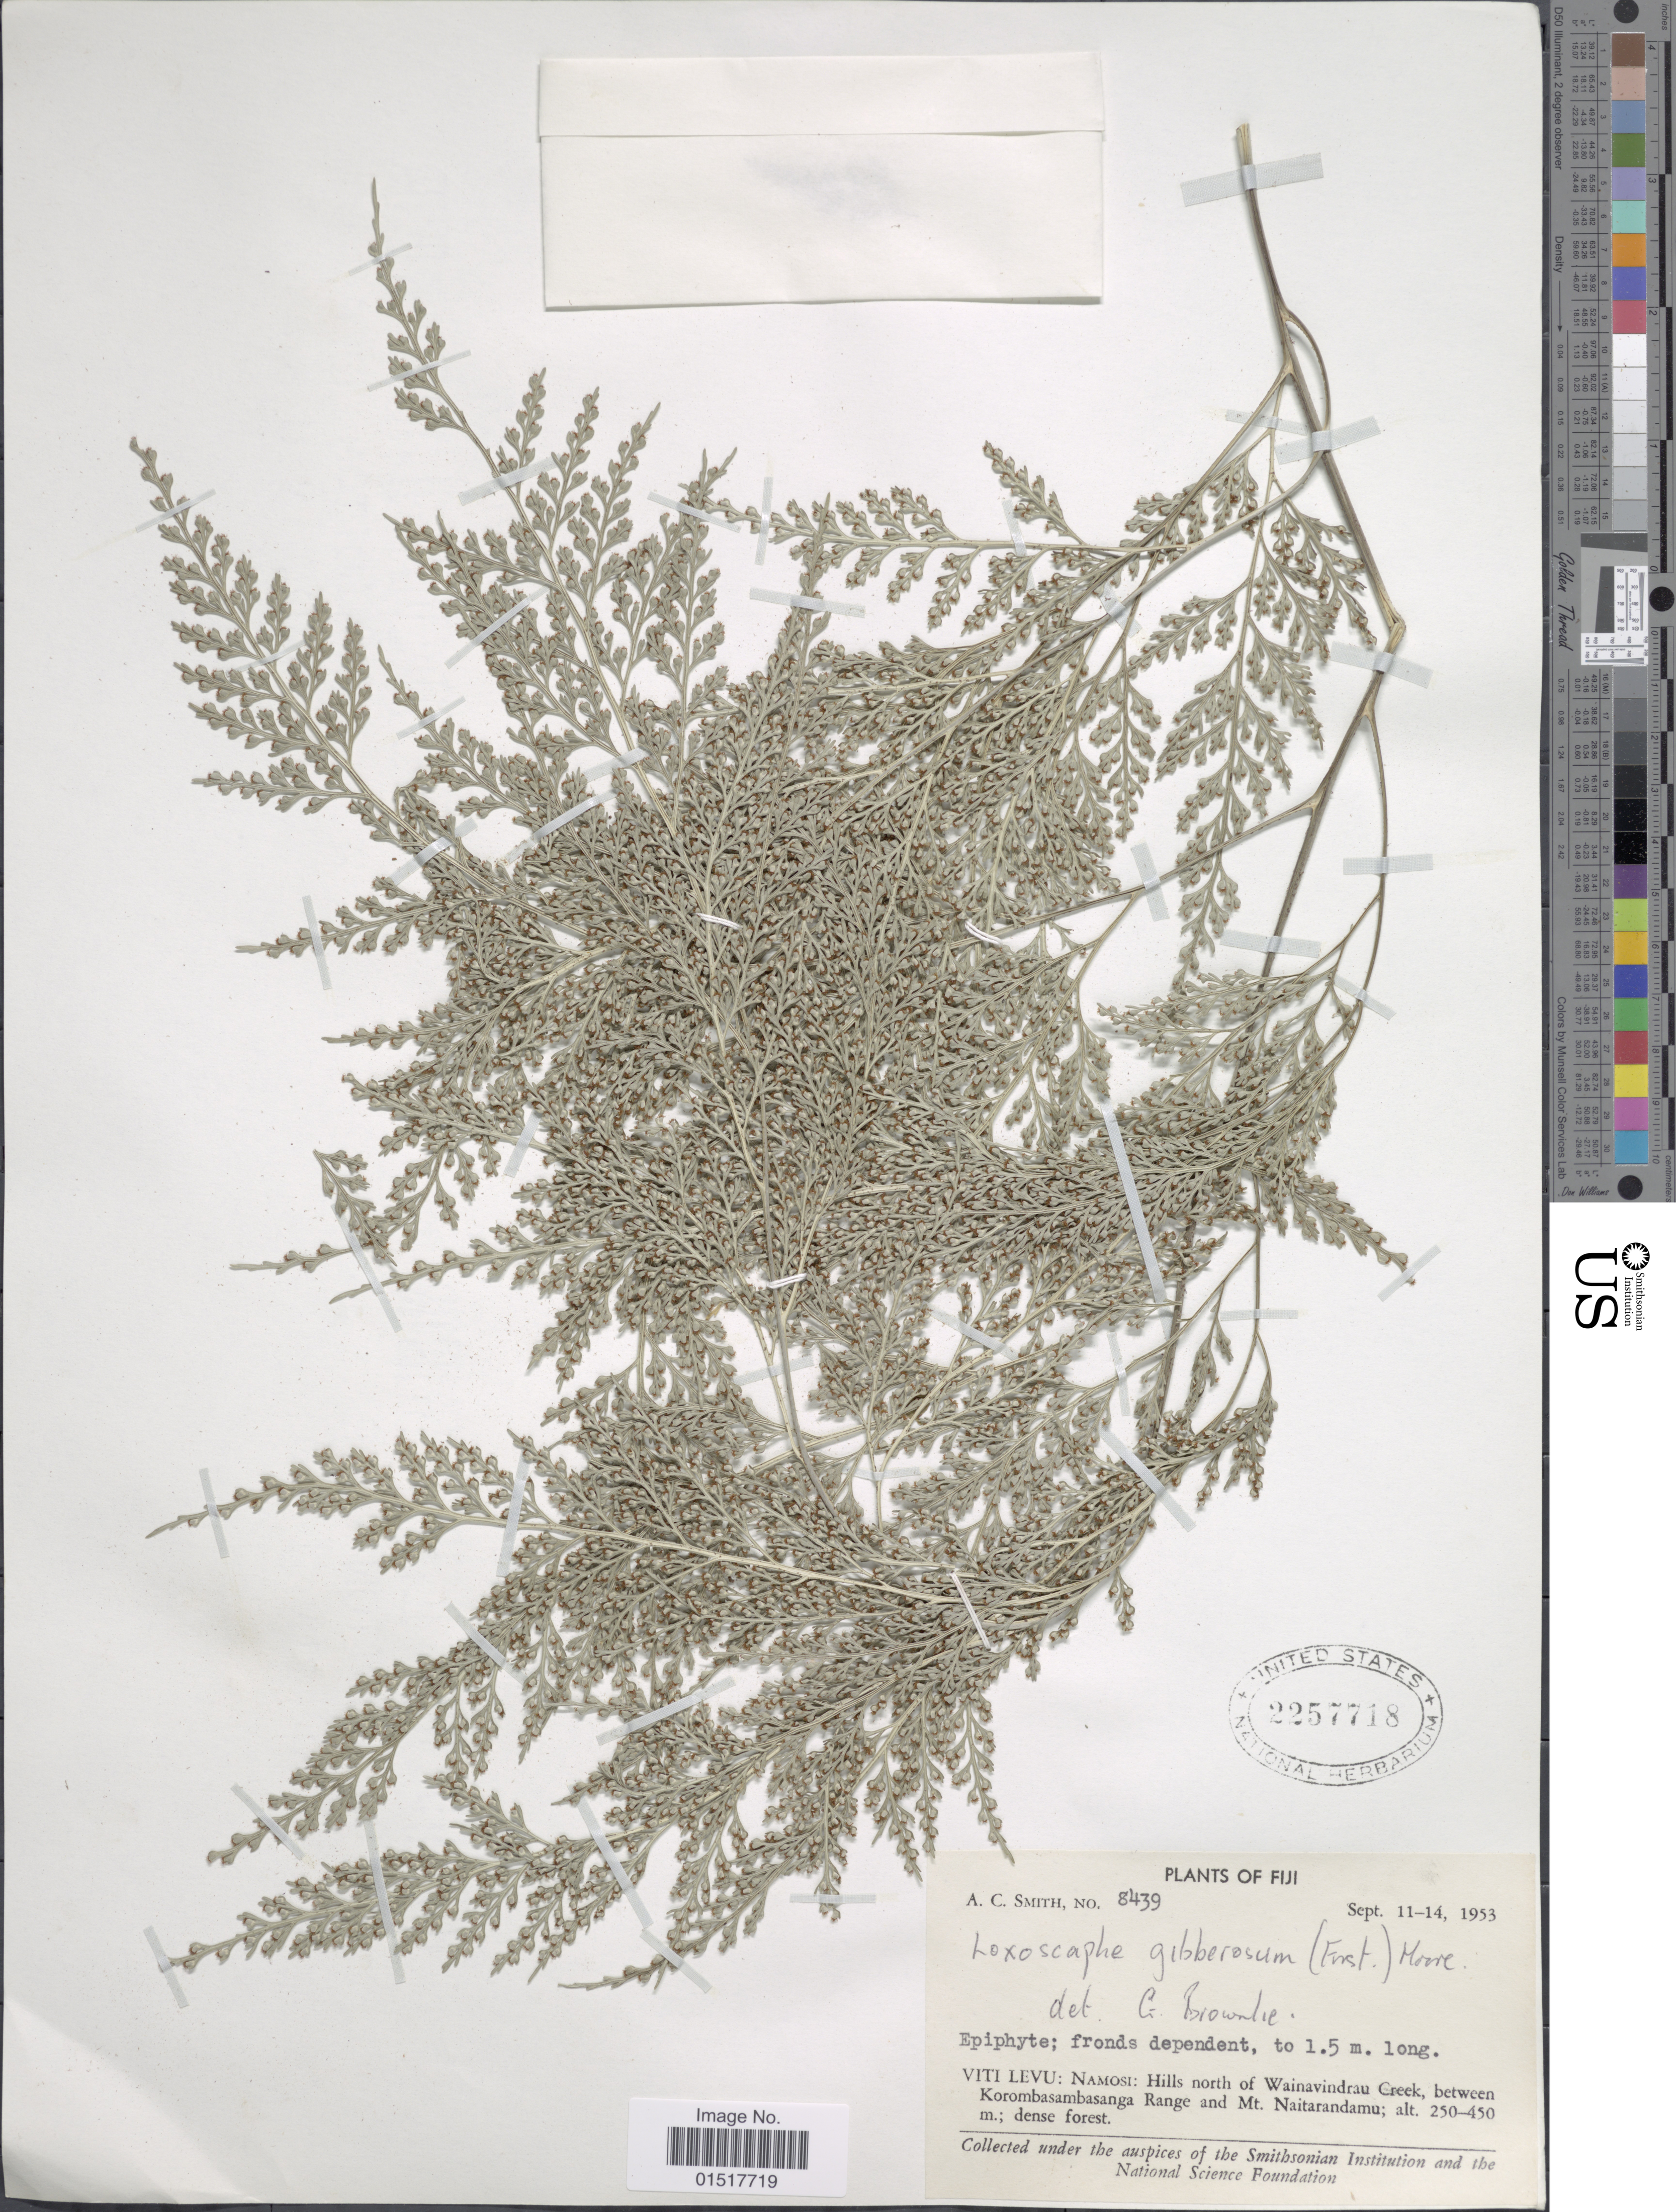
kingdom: Plantae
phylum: Tracheophyta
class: Polypodiopsida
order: Polypodiales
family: Aspleniaceae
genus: Asplenium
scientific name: Asplenium gibberosum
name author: (G. Forst.) Mett.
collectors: A. C. Smith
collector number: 8439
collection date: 1953-09-11/1953-09-14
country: Fiji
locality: Viti Levu: Namosi: Hills north of Wainavindrau Creek, between Korombasambasanga Range and Mt. Naitarandamu.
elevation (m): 250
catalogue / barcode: US 2257718